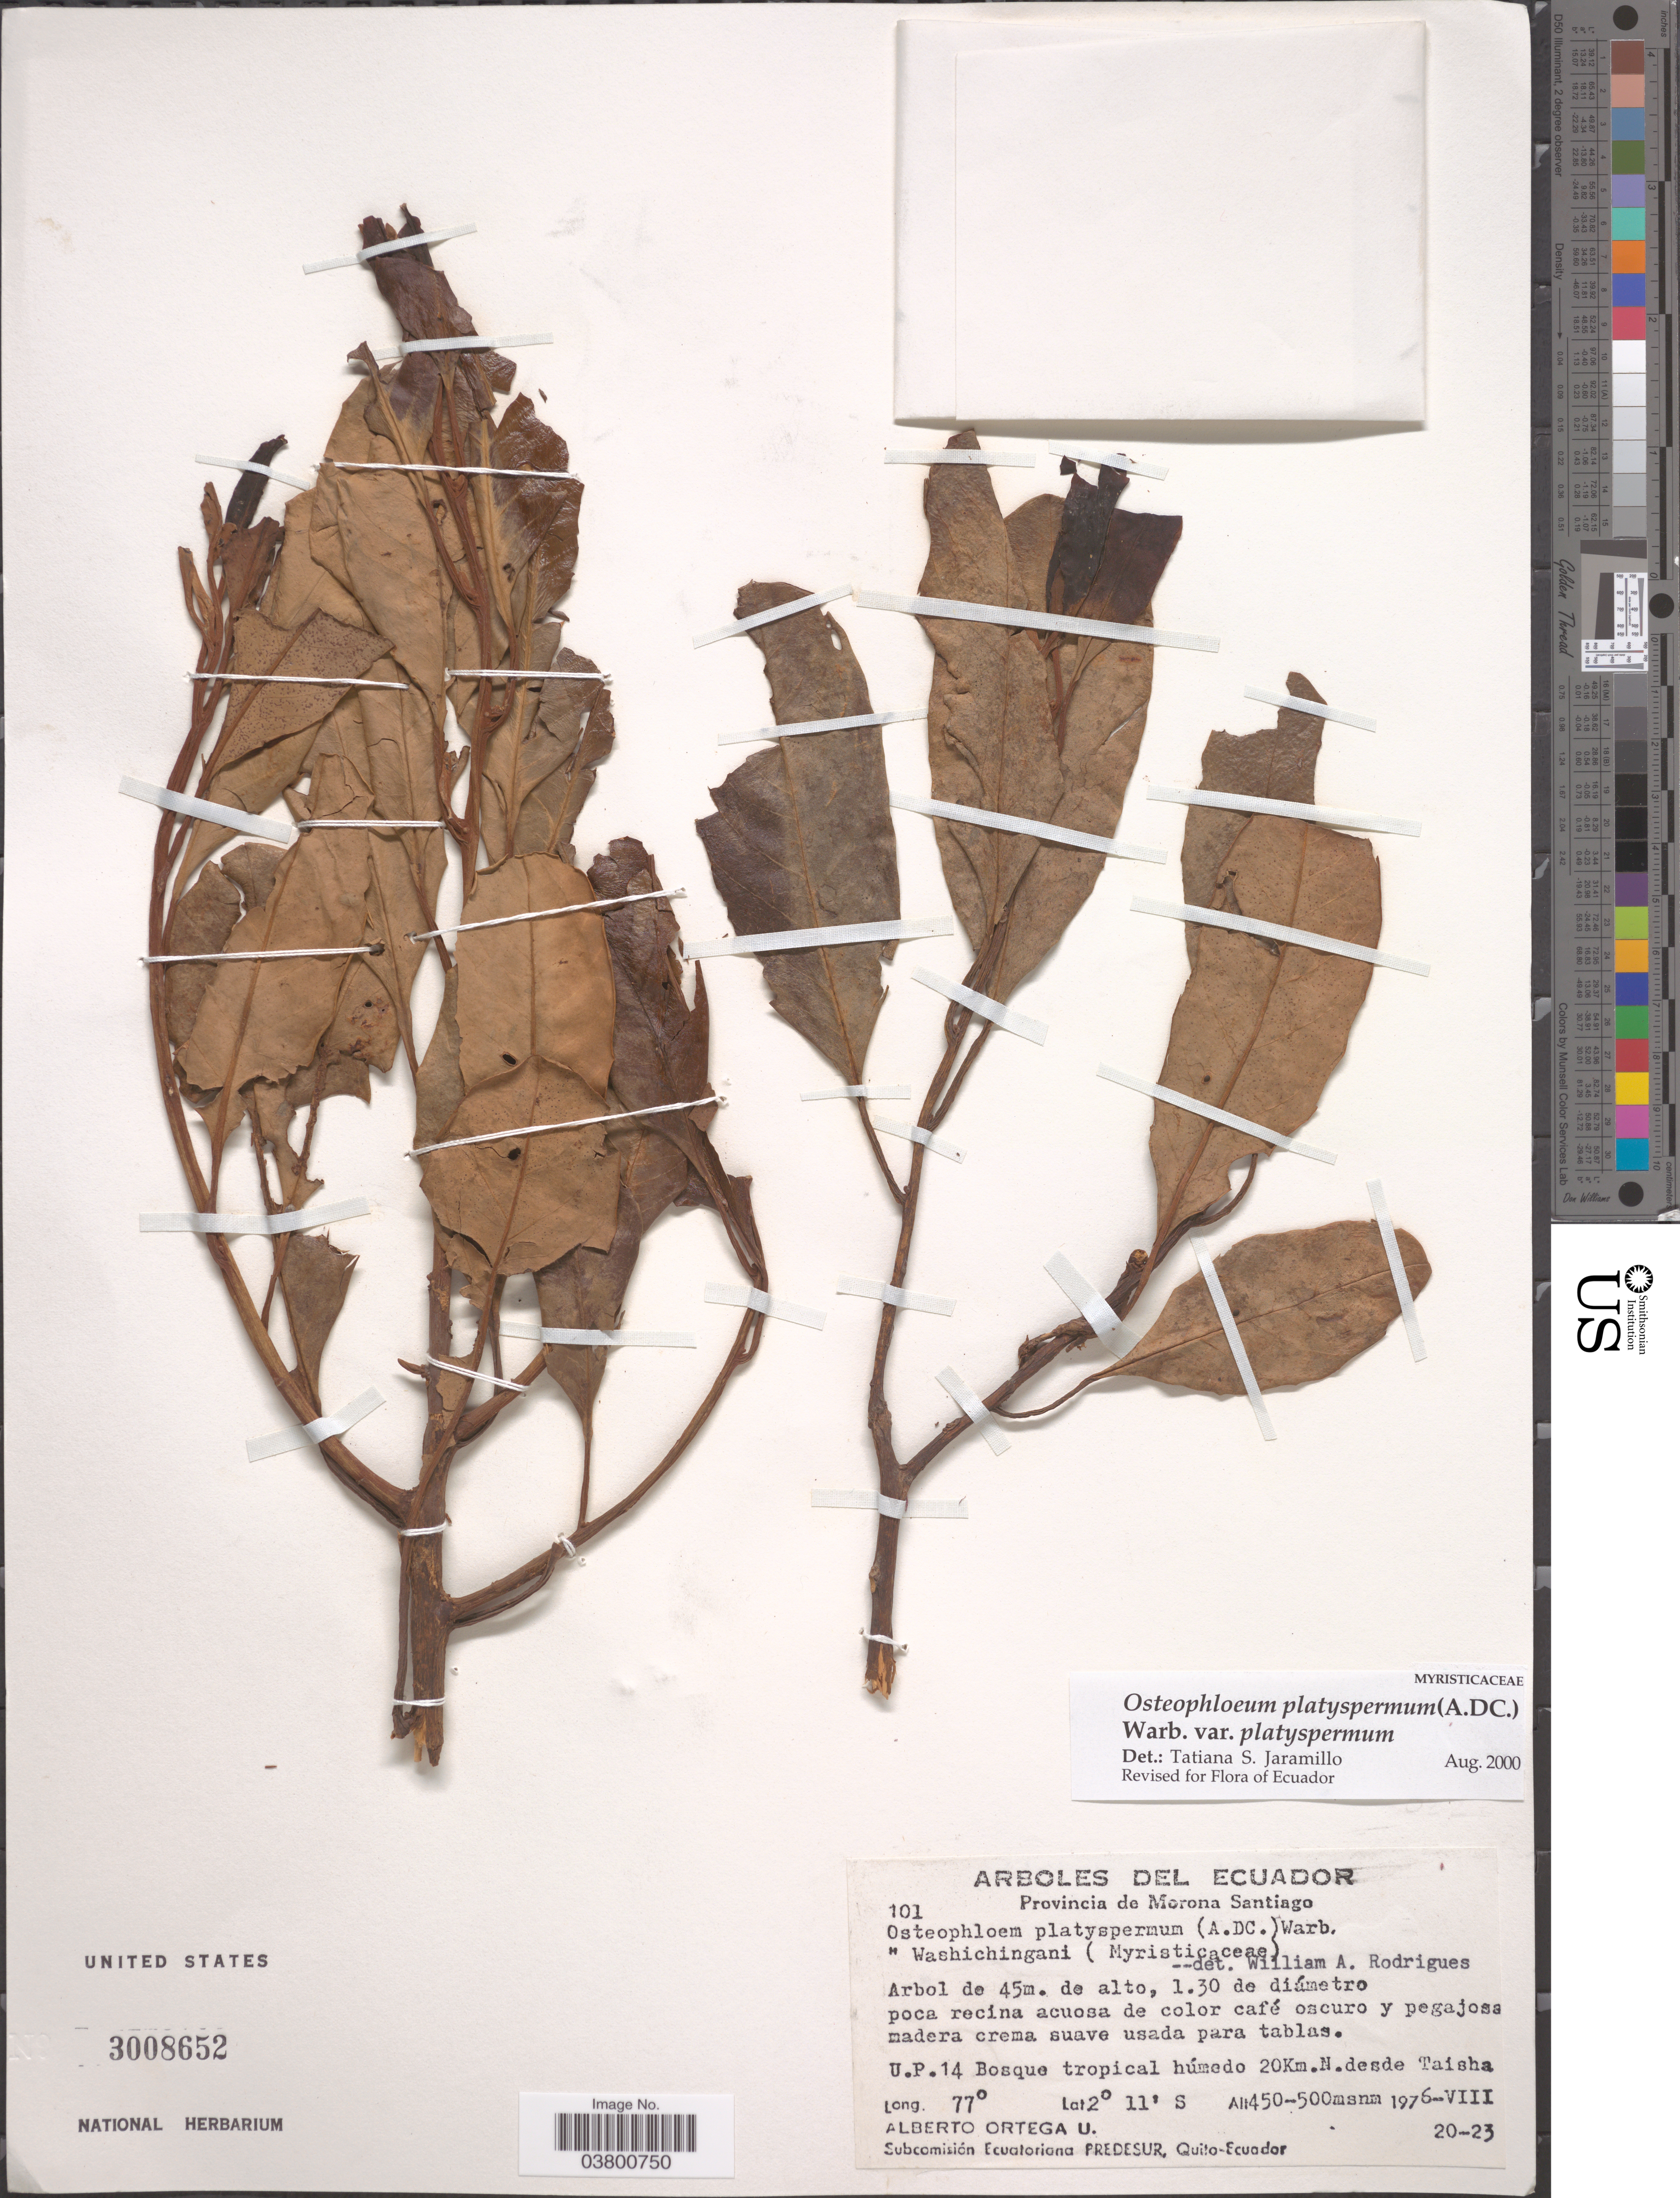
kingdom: Plantae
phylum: Tracheophyta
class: Magnoliopsida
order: Magnoliales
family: Myristicaceae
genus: Osteophloeum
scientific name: Osteophloeum platyspermum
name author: (A. DC.) Warb.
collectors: A. T. Ortega U.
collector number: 101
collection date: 1976-08-20/1976-08-23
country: Ecuador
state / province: Morona-Santiago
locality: U.P. 14 Bosque tropical húmedo 20 Km. N. desde Taisha.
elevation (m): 450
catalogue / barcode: US 3008652